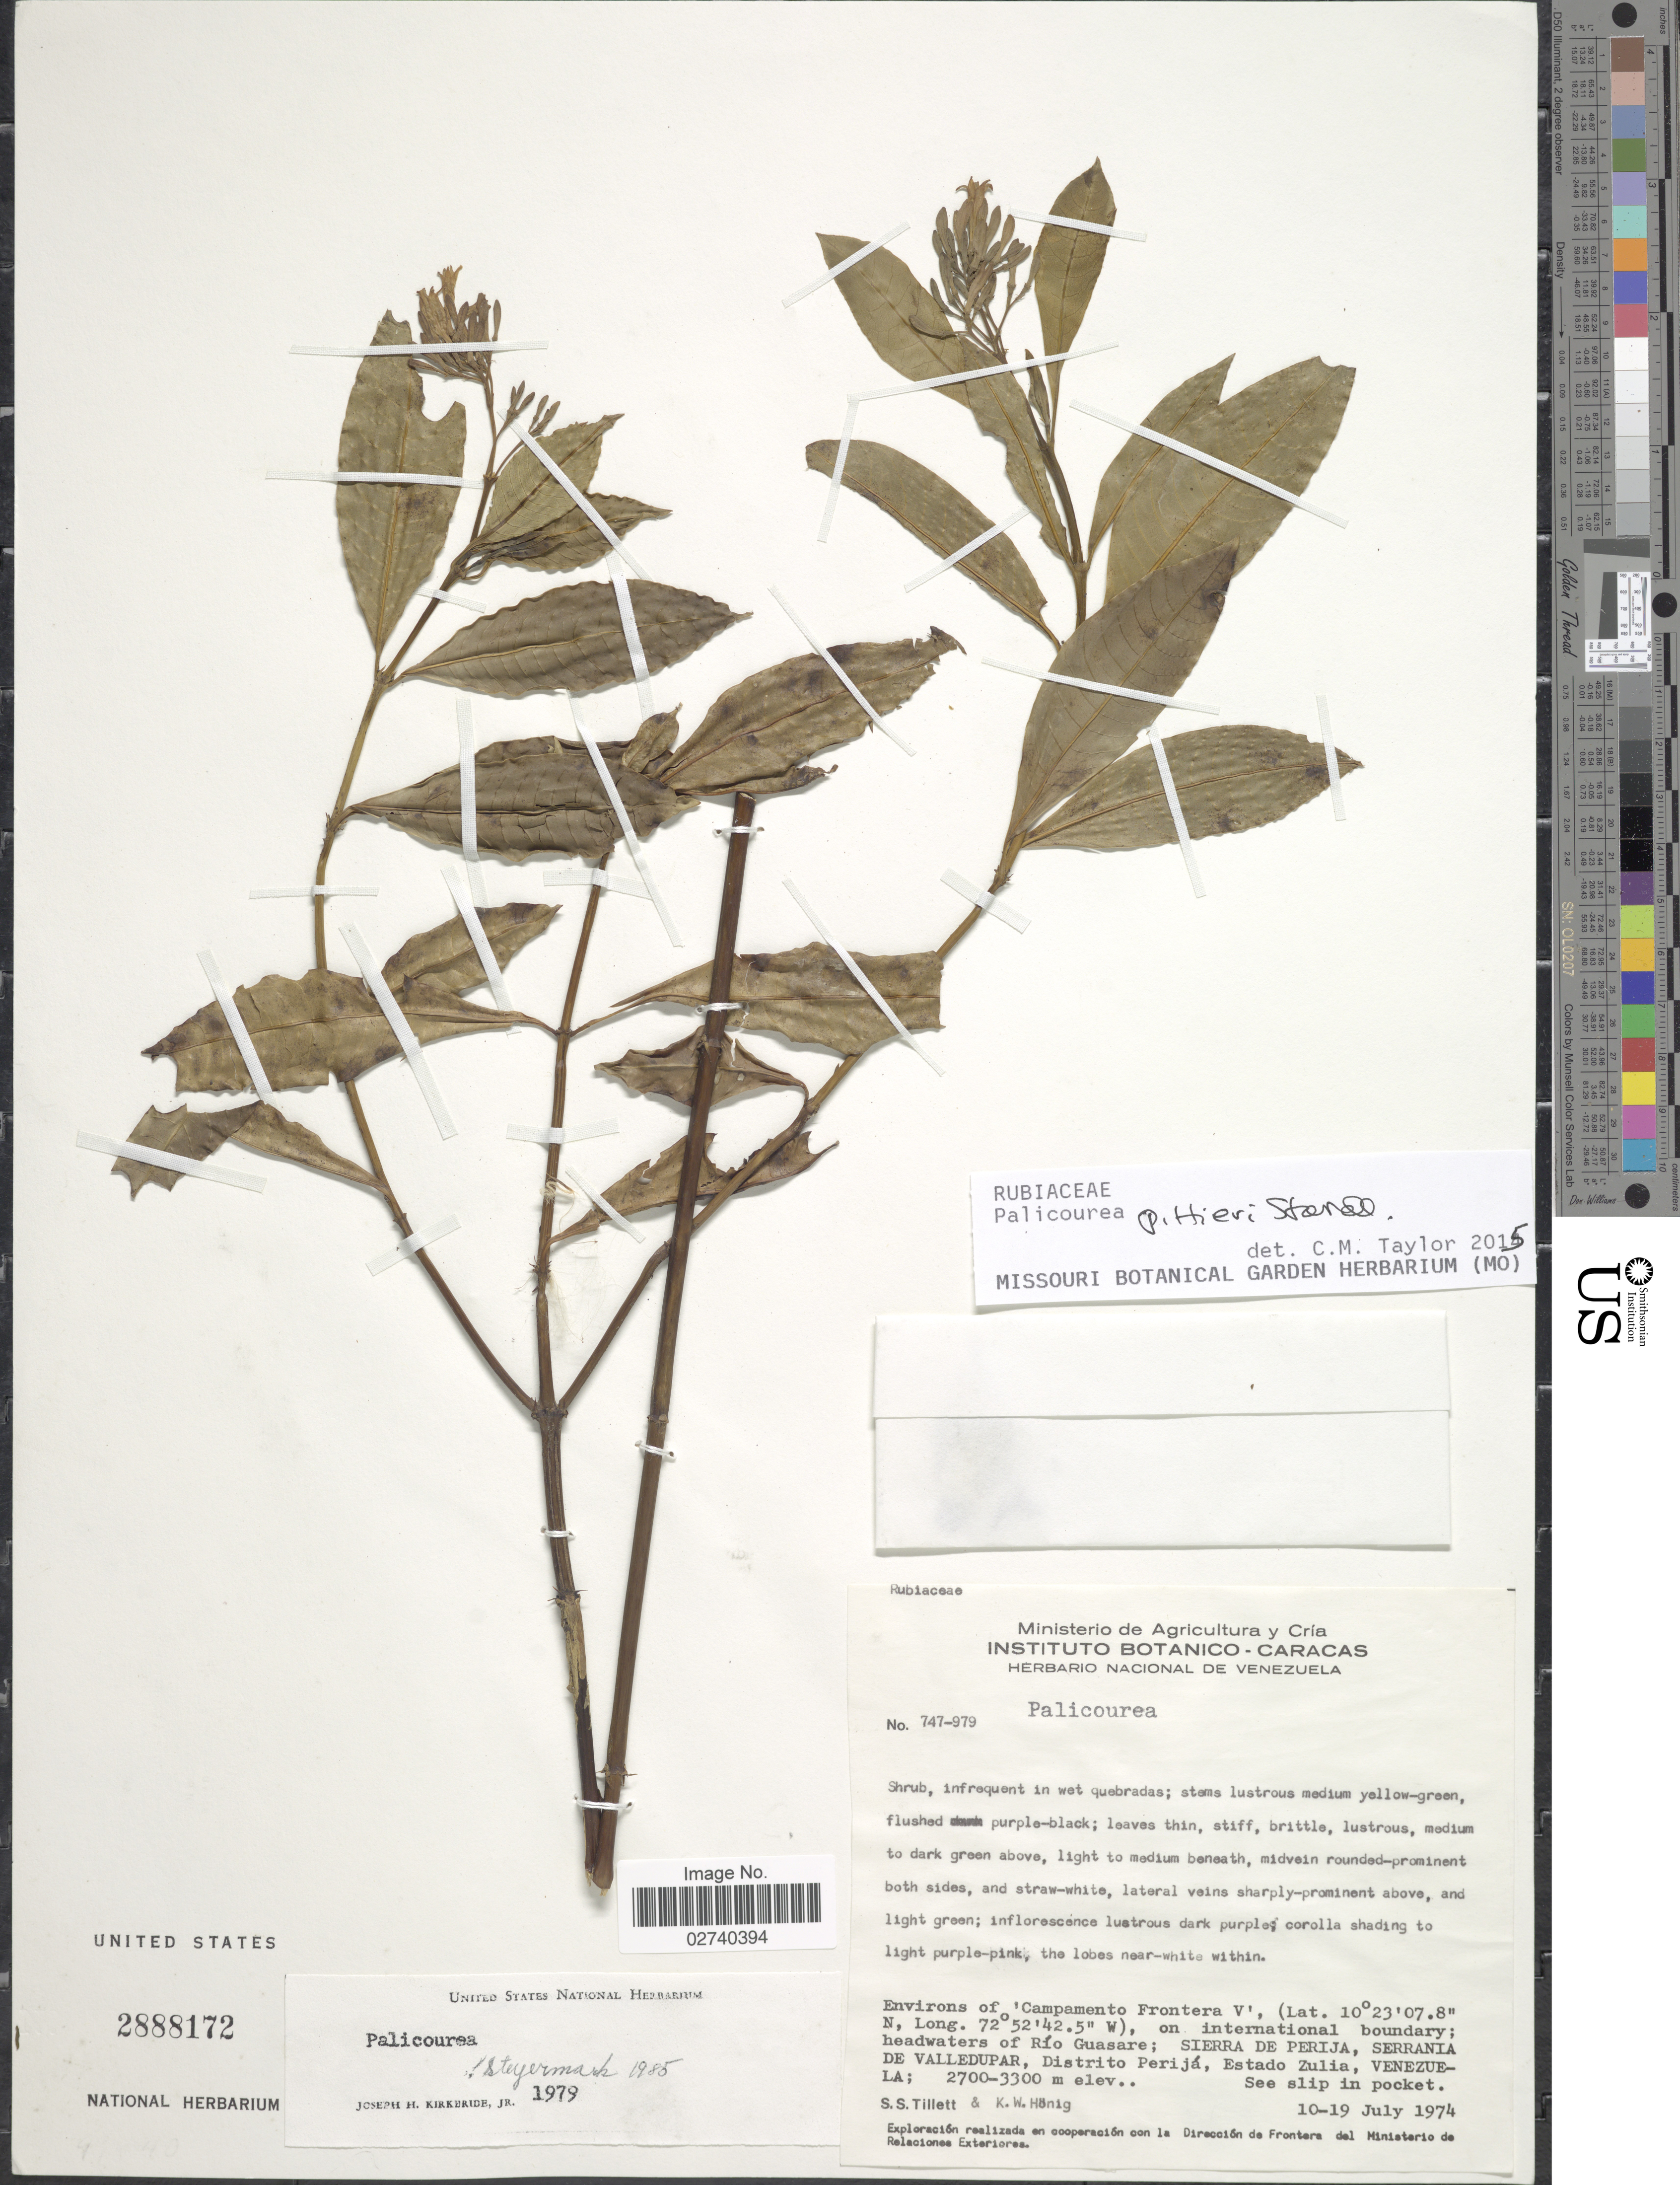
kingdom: Plantae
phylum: Tracheophyta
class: Magnoliopsida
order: Gentianales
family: Rubiaceae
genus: Palicourea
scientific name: Palicourea pittieri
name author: Standl.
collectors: S. S. Tillett & K. Hönig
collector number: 747-979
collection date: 1974-07-10/1974-07-19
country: Venezuela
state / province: Zulia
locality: Environs of 'Campamento Frontera V', on international boundary; headwaters of Rio Guasare; Sierra de Perija, Serrania de Valledupar, Distrito Perija.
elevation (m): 2700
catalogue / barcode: US 2888172